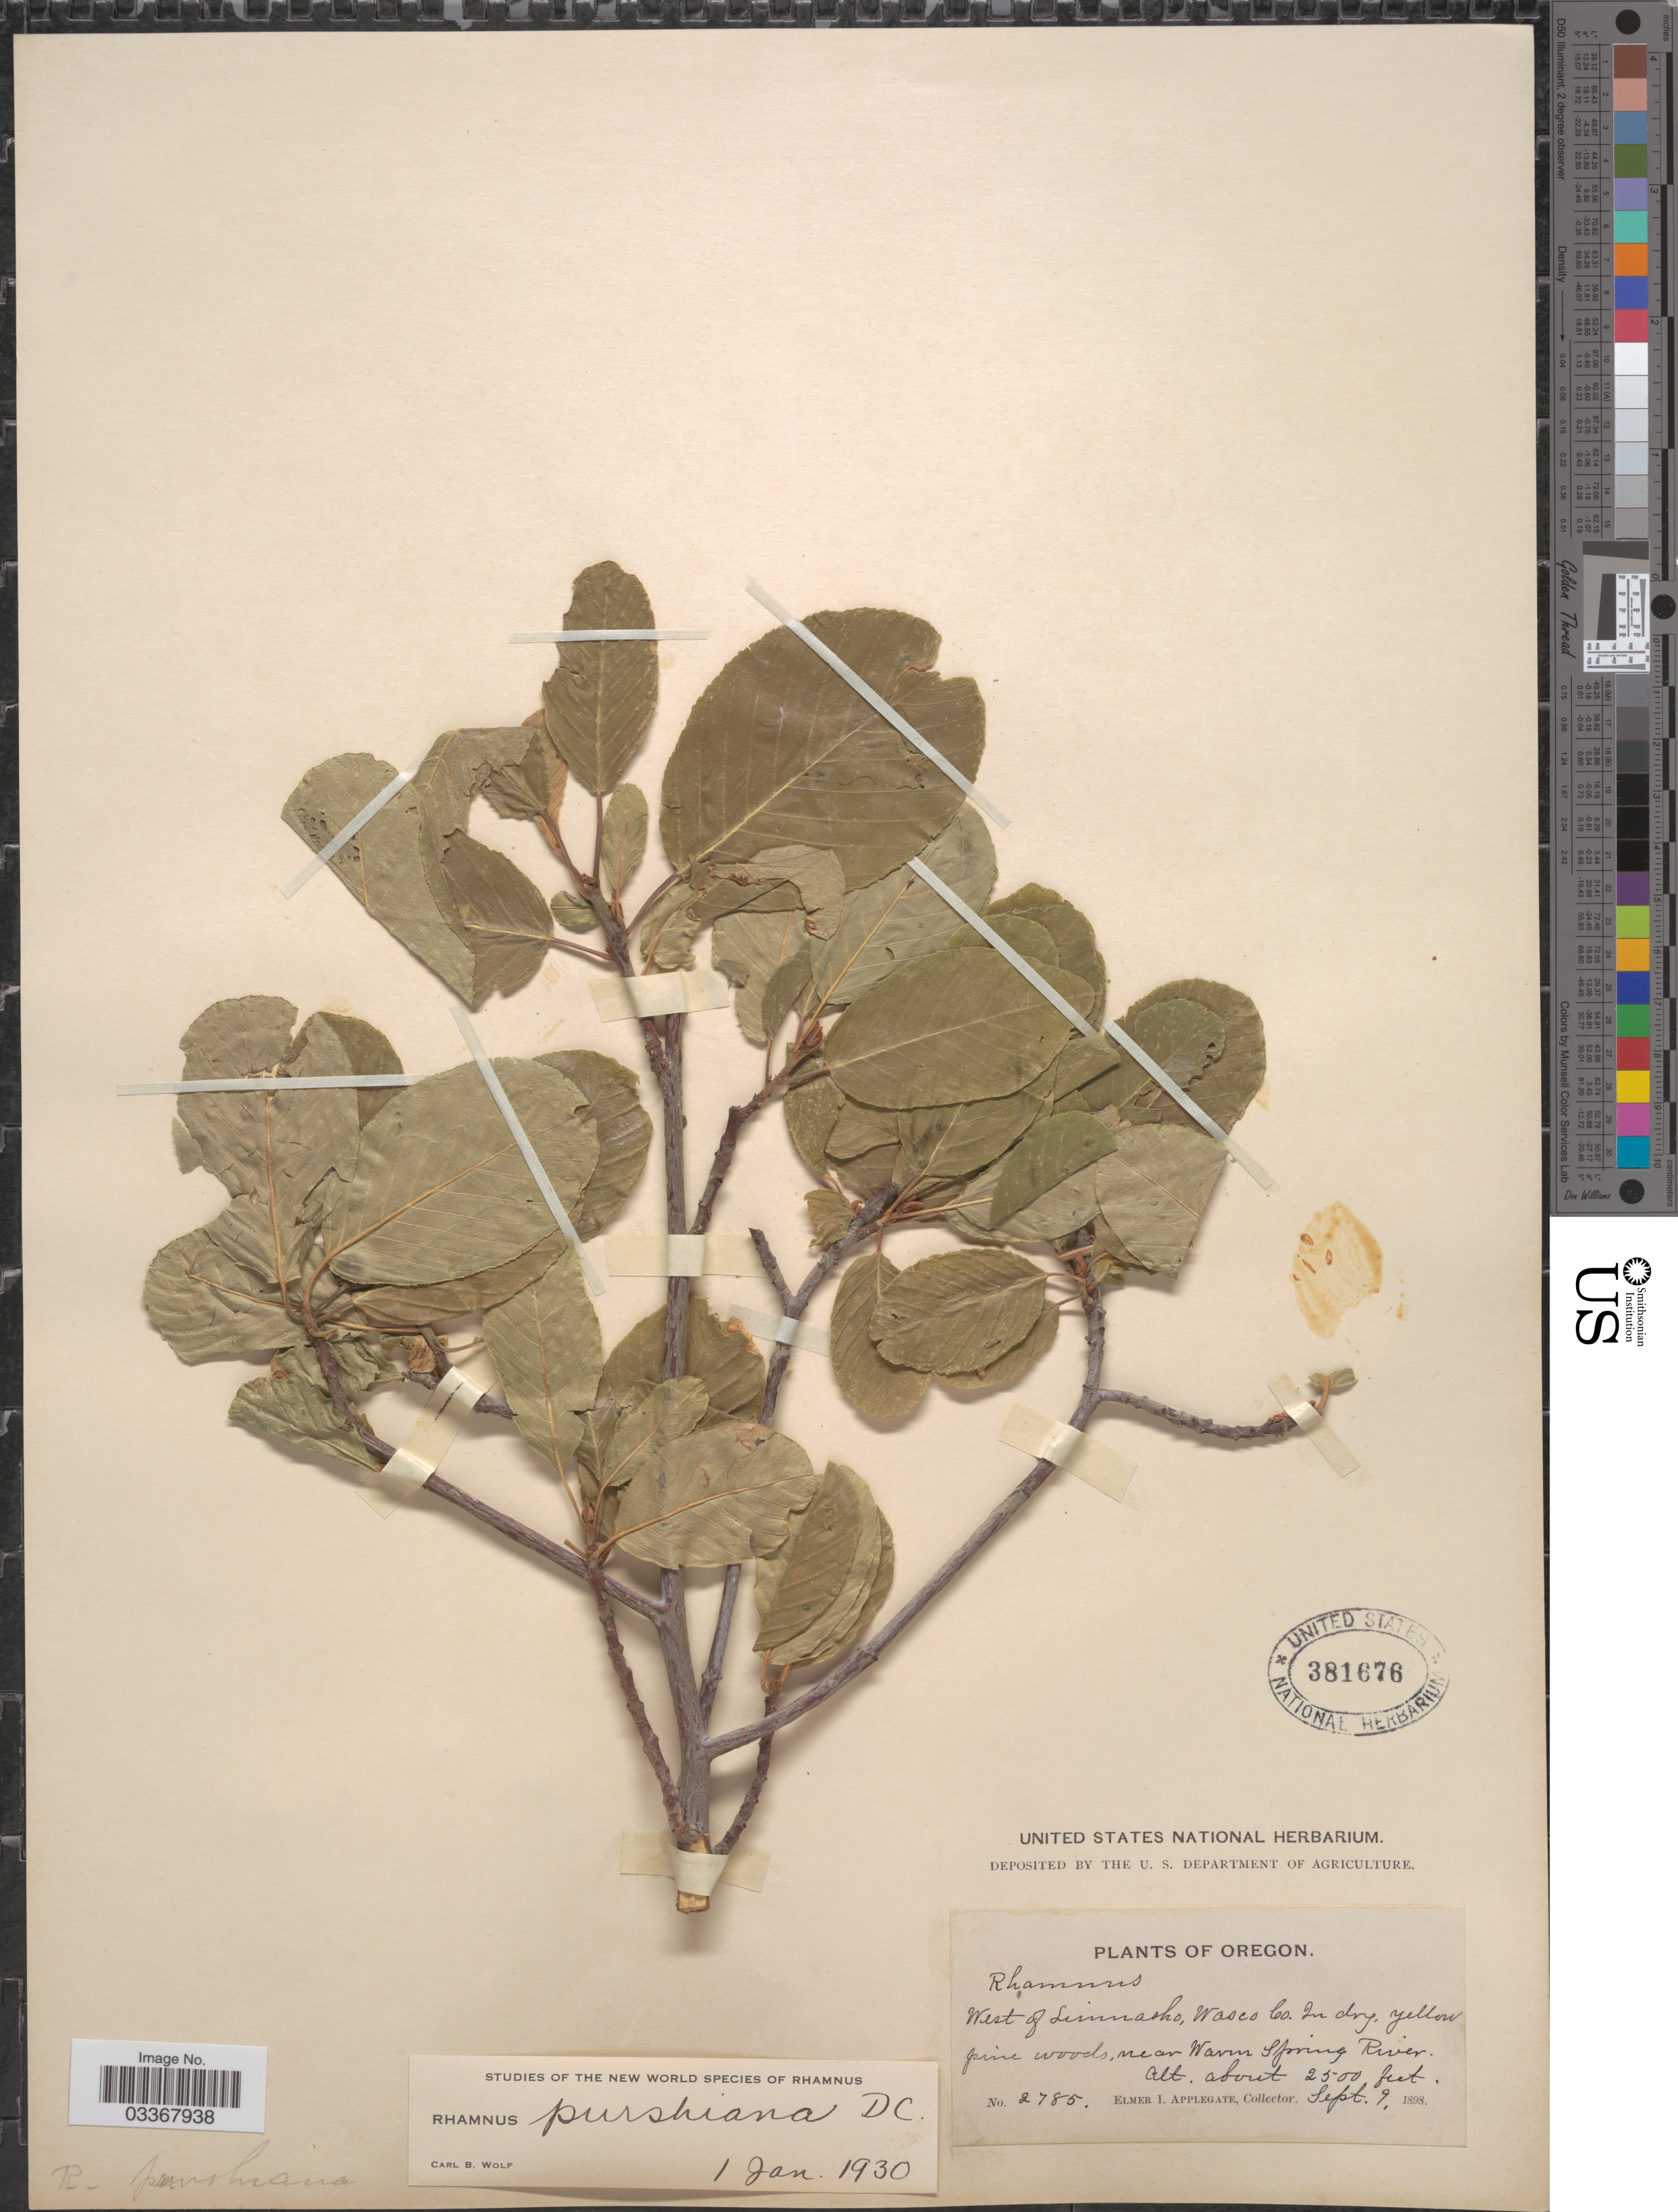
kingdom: Plantae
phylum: Tracheophyta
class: Magnoliopsida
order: Rosales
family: Rhamnaceae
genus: Frangula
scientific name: Frangula purshiana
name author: (DC.) A. Gray ex J.G. Cooper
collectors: E. I. Applegate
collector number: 2785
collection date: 1898-09-09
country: United States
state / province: Oregon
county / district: Wasco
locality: West of Simnasho, Wasco Co., near Warm Spring River.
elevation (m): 762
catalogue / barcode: US 381676